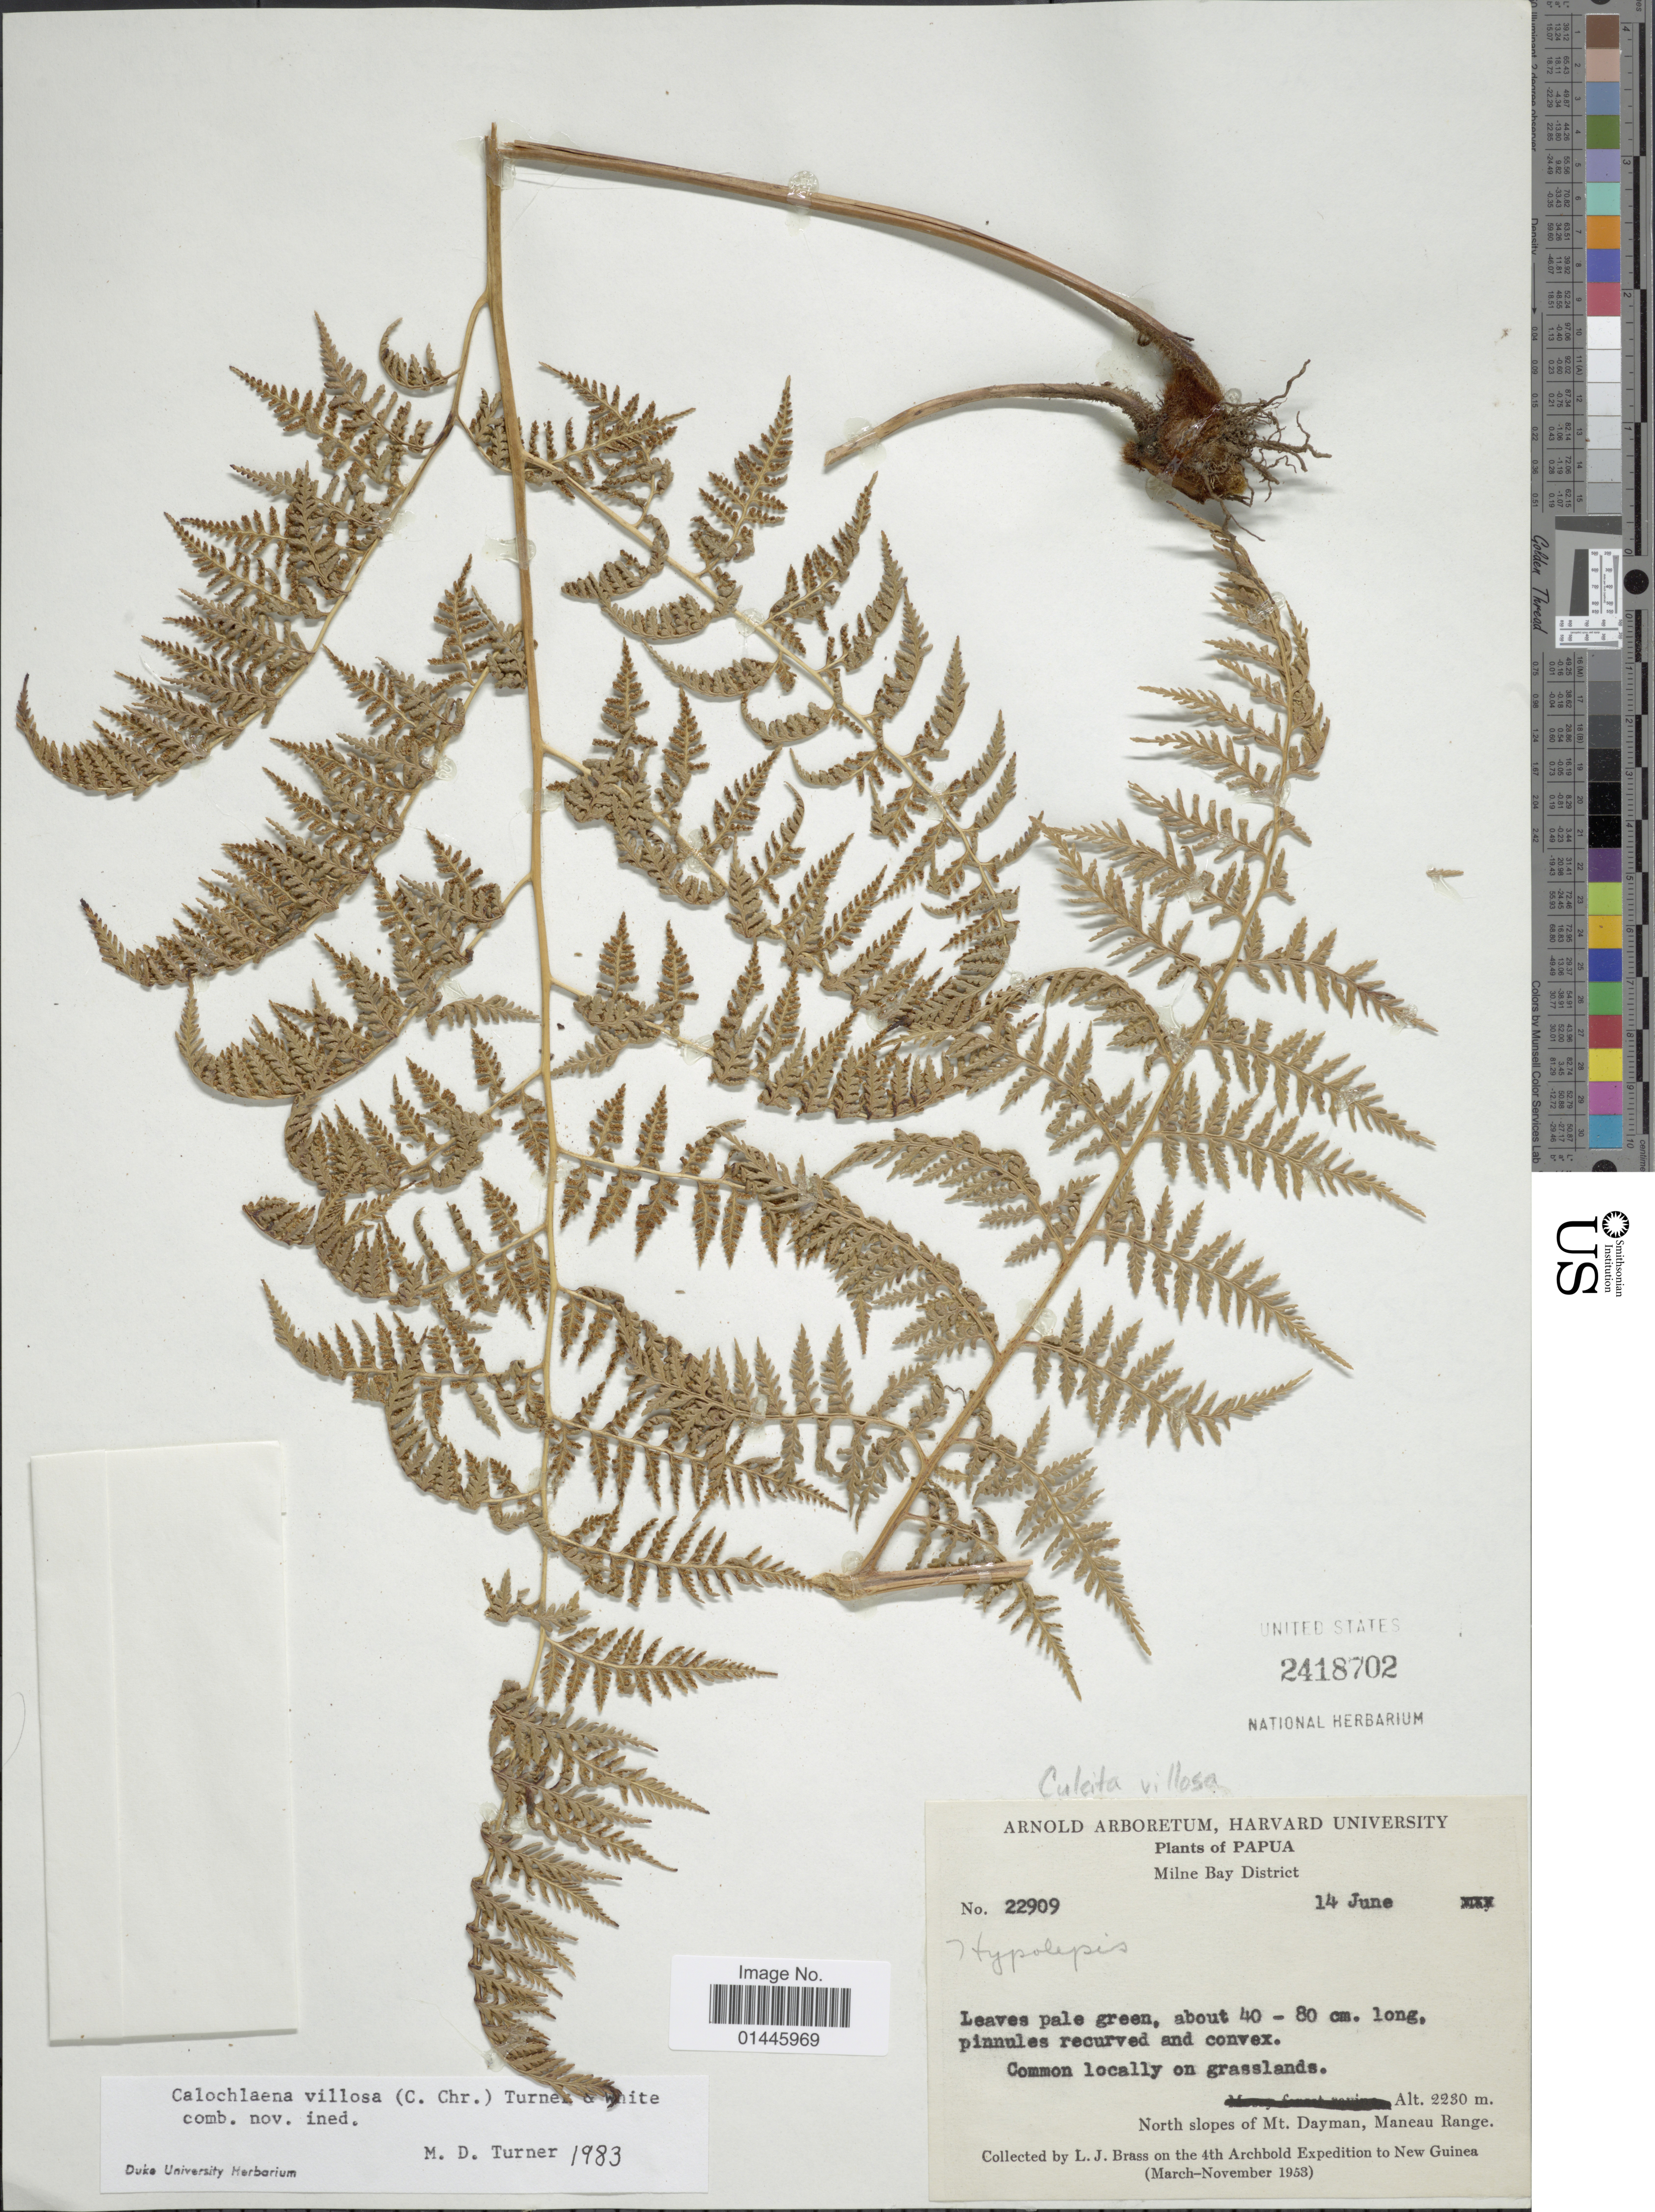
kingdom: Plantae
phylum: Tracheophyta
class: Polypodiopsida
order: Cyatheales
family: Dicksoniaceae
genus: Calochlaena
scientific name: Calochlaena villosa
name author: (C. Chr.) M.D. Turner & R.A. White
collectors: L. J. Brass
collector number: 22909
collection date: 1958-06-14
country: Papua New Guinea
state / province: Milne Bay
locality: Milne Bay District, north slopes of Mt. Dayman, Maneau Range.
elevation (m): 2230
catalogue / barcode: US 2418702